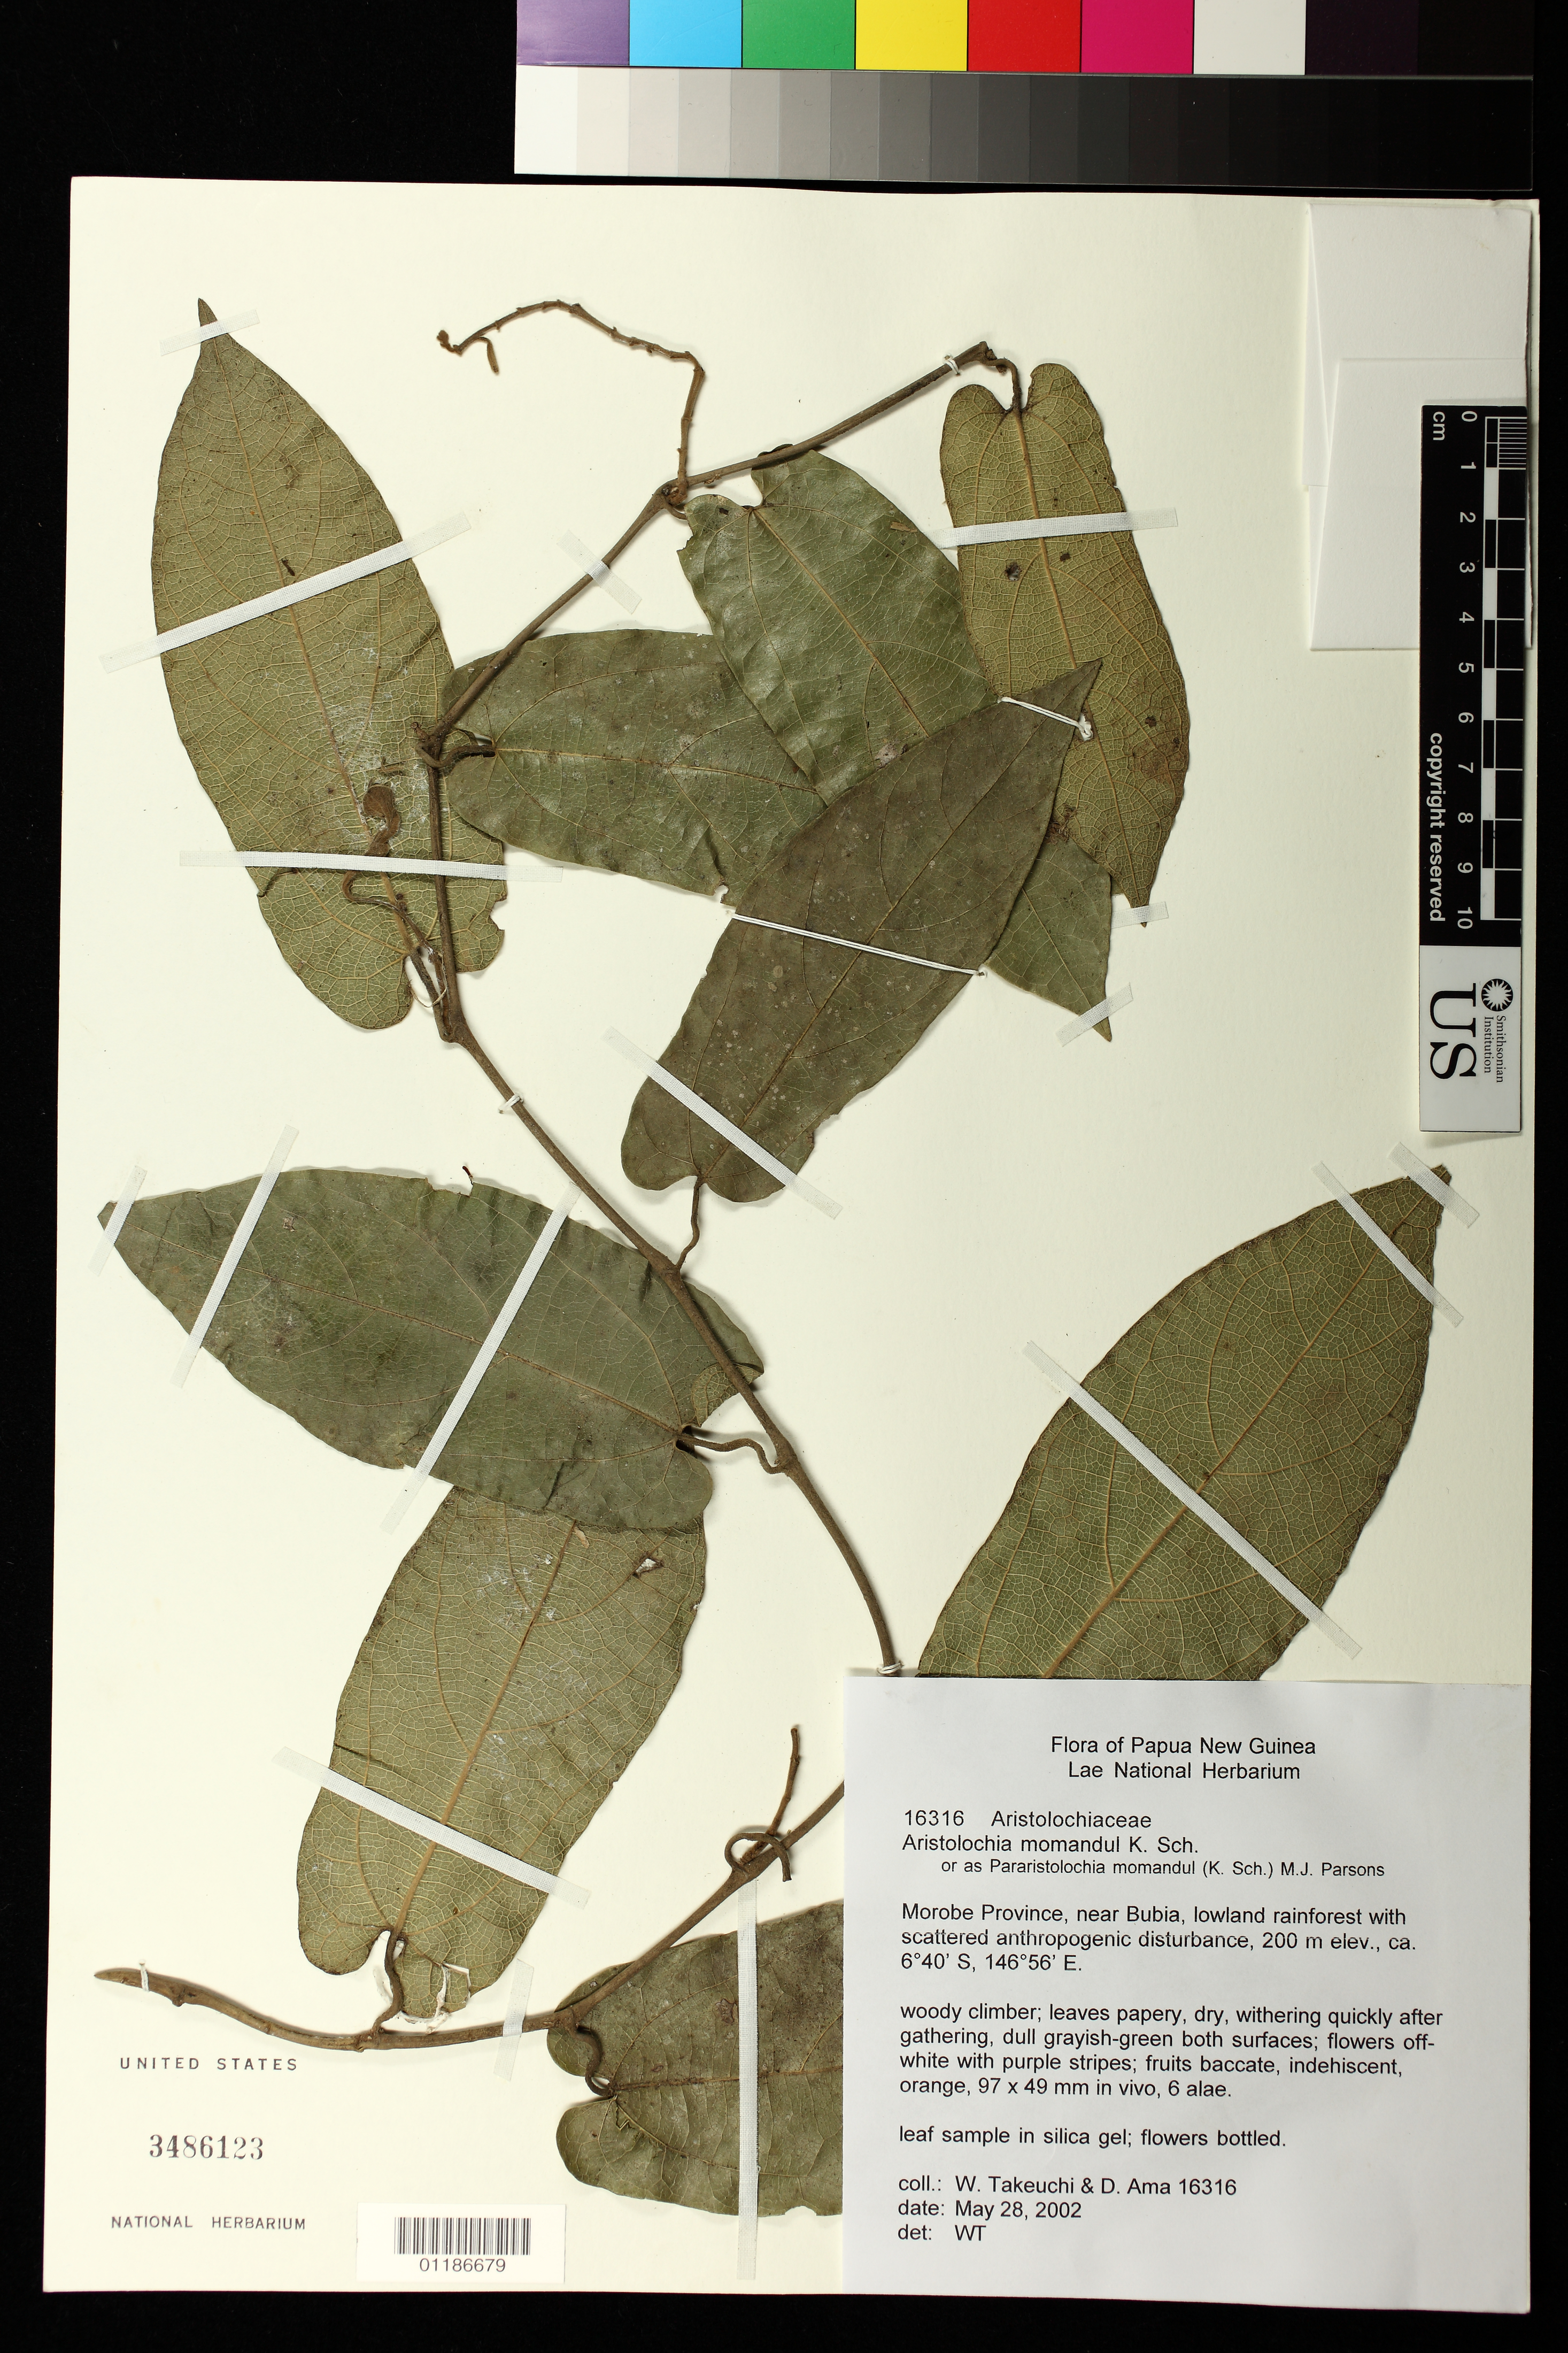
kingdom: Plantae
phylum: Tracheophyta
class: Magnoliopsida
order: Piperales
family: Aristolochiaceae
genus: Aristolochia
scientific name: Aristolochia momandul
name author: K. Schum.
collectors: W. N. Takeuchi & D. Ama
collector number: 16316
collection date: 2002-05-28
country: Papua New Guinea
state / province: Morobe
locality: Morobe Province near Bubia, lowland rainforest with scattered anthropogenic disturbance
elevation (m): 200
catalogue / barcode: US 3486123